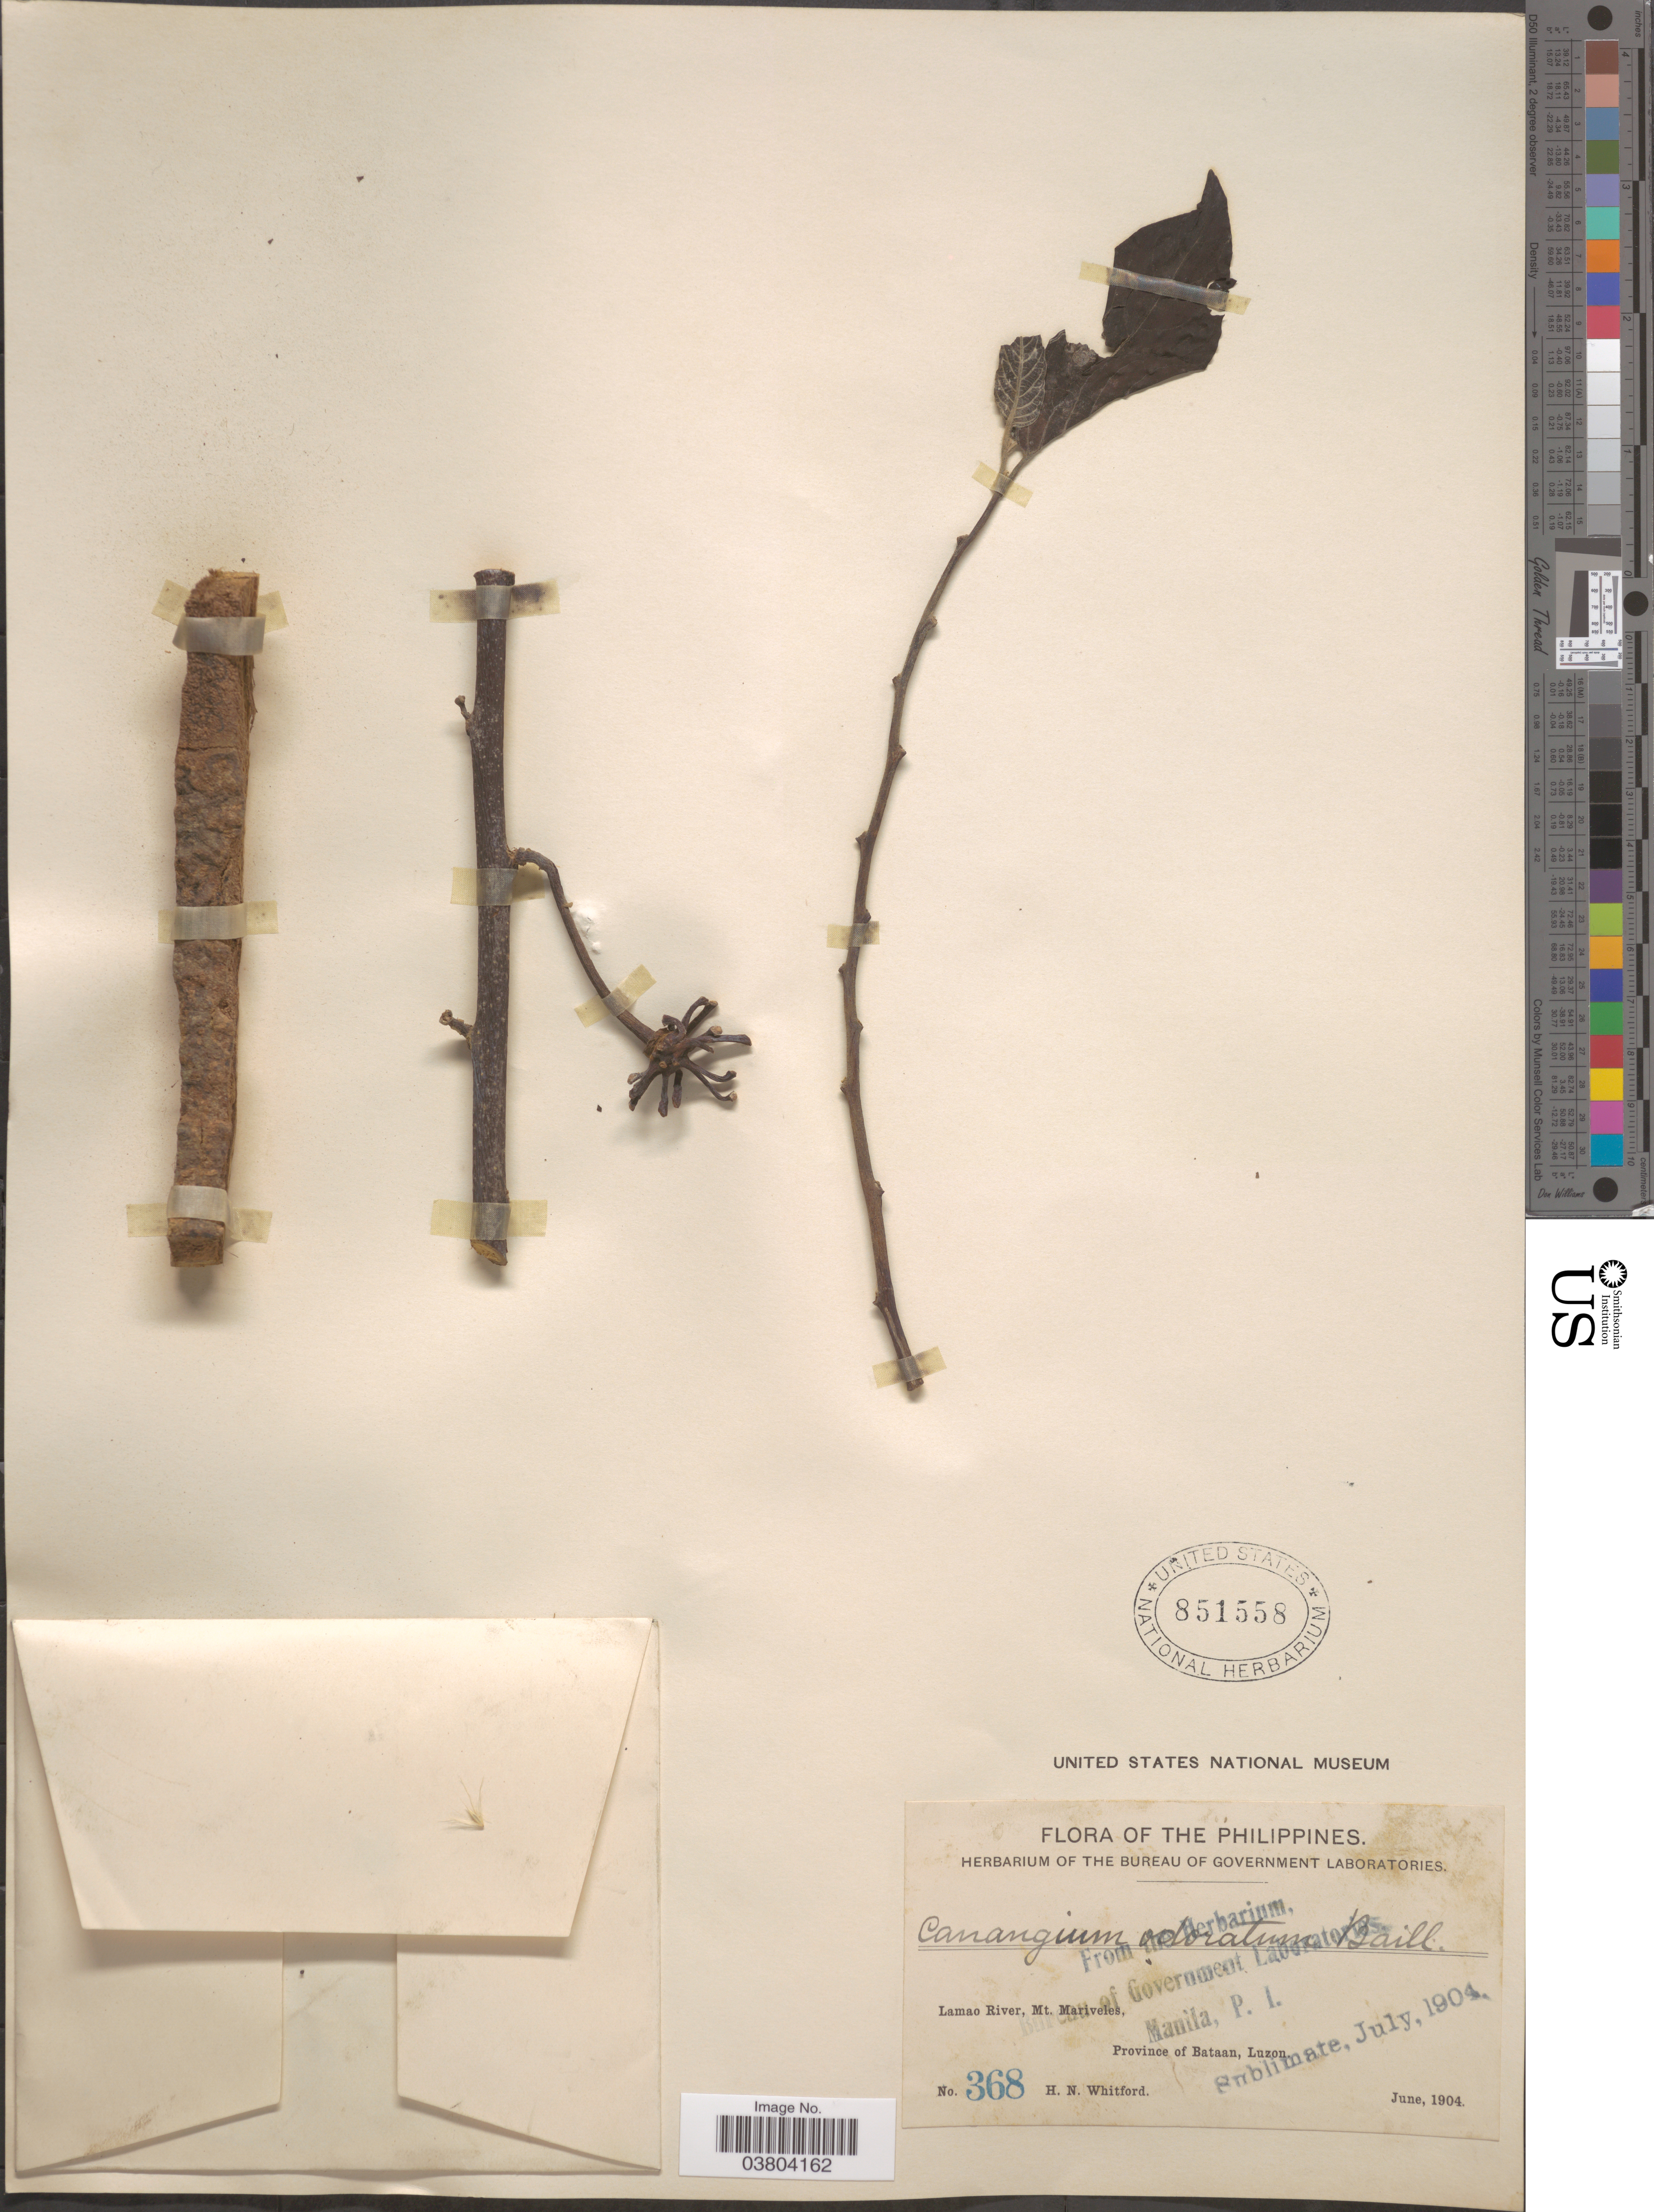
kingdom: Plantae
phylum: Tracheophyta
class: Magnoliopsida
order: Magnoliales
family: Annonaceae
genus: Cananga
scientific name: Cananga odorata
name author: (Lam.) Hook. f. & Thomson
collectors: H. N. Whitford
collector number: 368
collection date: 1904-06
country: Philippines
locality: Lamao River, Mt. Mariveles, Province of Bataan, Luzon.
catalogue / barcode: US 851558